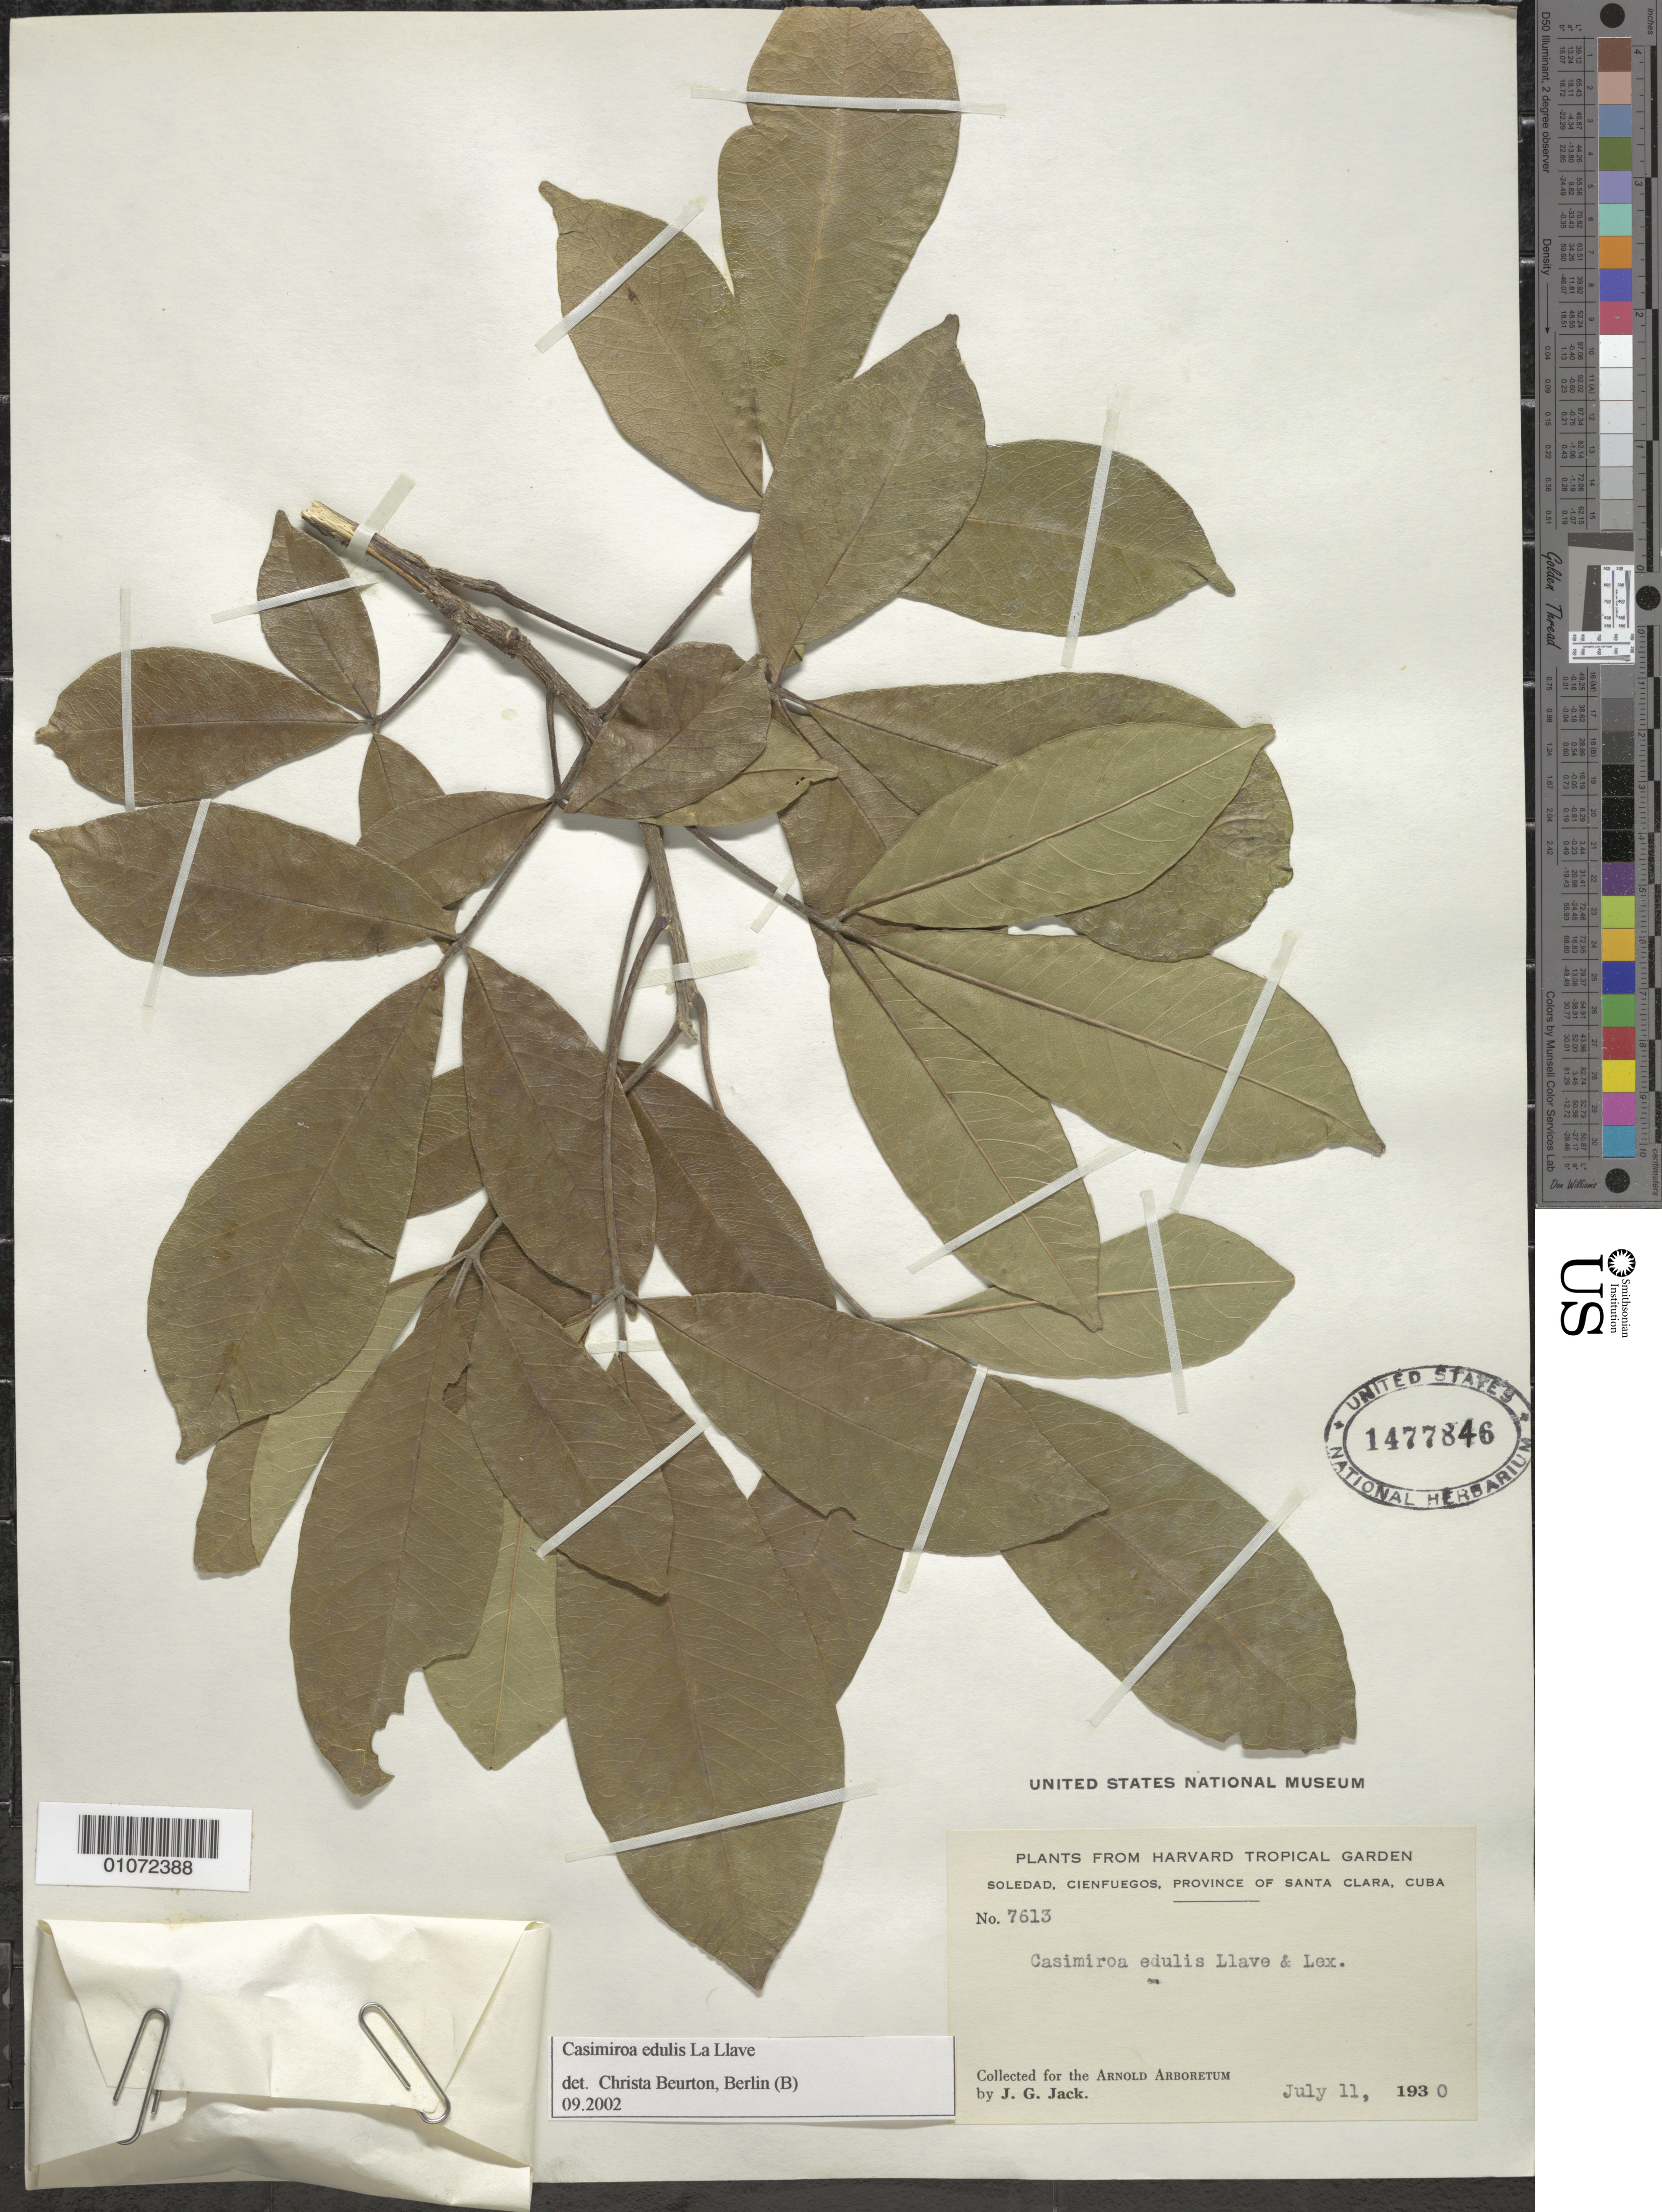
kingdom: Plantae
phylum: Tracheophyta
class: Magnoliopsida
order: Sapindales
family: Rutaceae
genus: Casimiroa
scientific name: Casimiroa edulis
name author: La Llave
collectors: J. G. Jack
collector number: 7613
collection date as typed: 11 Jul 1930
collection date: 1930-07-11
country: Cuba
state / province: Cienfuegos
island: Cuba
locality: Soledad, Cienfuegos, Province of Santa Clara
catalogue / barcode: US 1477846